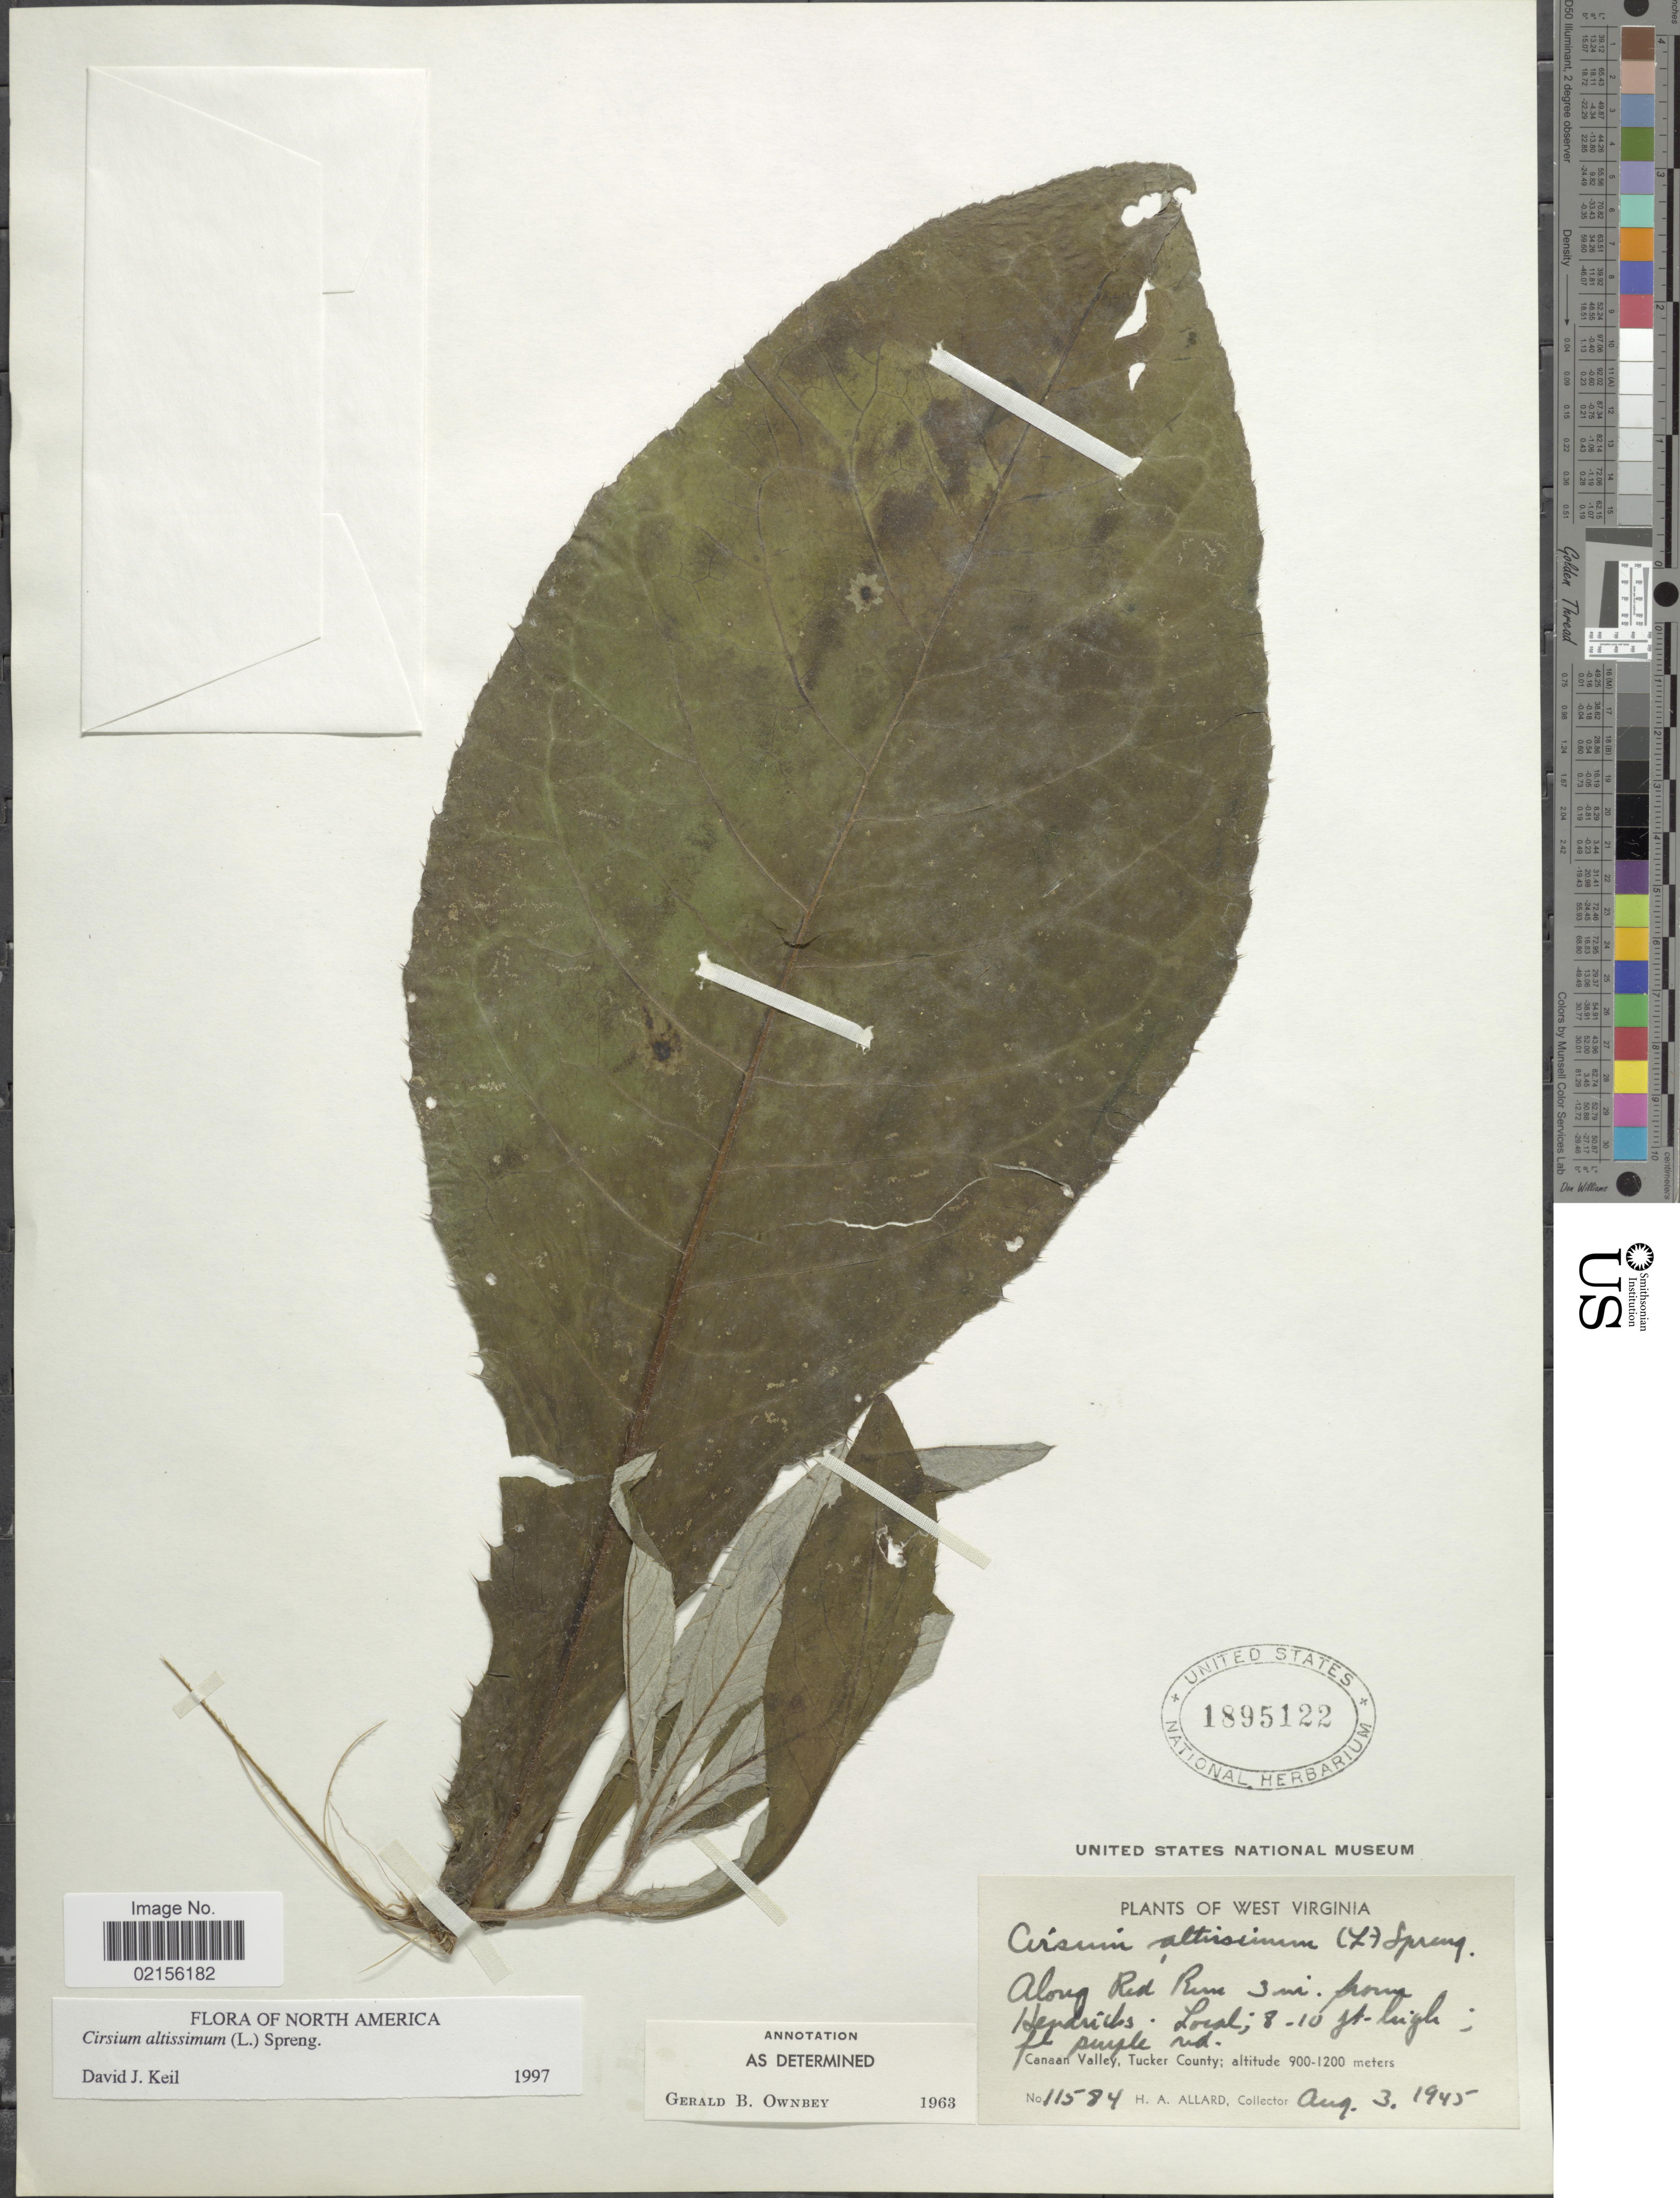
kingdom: Plantae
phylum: Tracheophyta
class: Magnoliopsida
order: Asterales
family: Asteraceae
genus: Cirsium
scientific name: Cirsium altissimum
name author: (L.) Spreng.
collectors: H. A. Allard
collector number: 11584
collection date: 1945-08-03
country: United States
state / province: West Virginia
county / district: Tucker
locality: Along Red Rim 3 mi from Hendricks, Canaan Valley, Tucker County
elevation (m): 900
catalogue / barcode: US 1895122